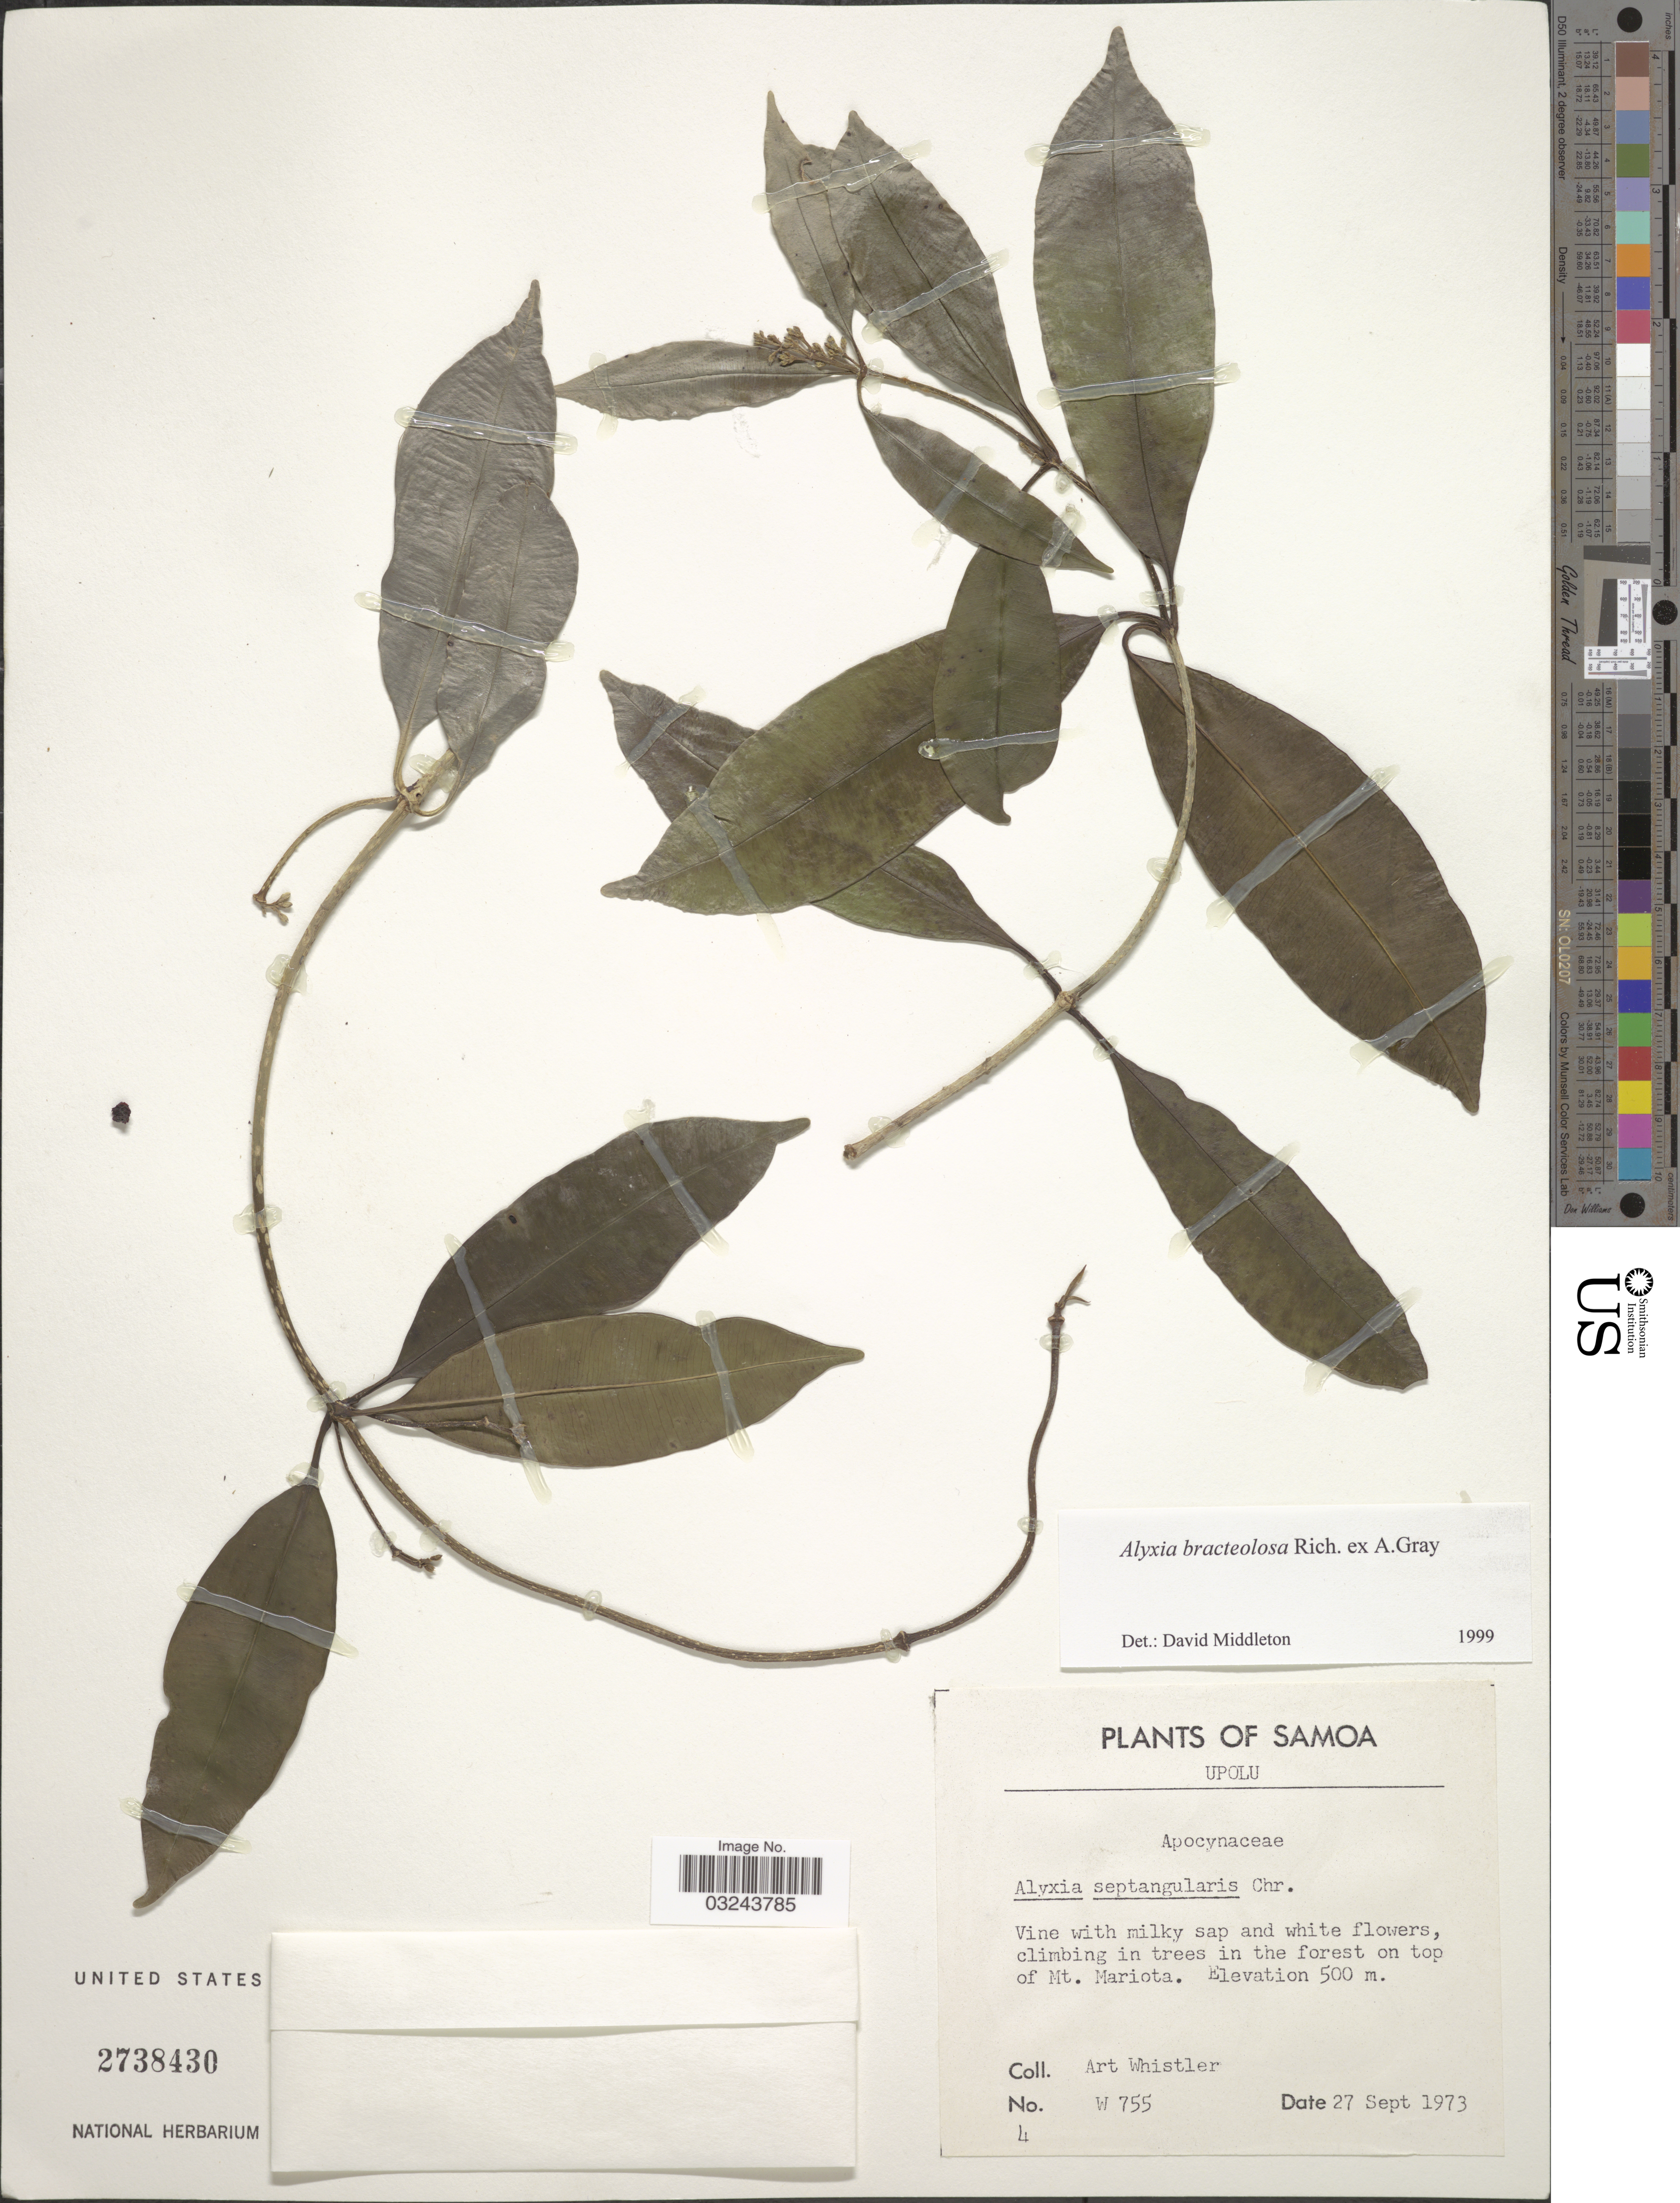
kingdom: Plantae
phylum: Tracheophyta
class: Magnoliopsida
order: Gentianales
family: Apocynaceae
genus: Alyxia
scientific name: Alyxia bracteolosa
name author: W.P. Rich ex A. Gray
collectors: A. Whistler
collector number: W755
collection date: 1973-09-27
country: Samoa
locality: Samoa. Upolu. Climbing in trees in the forest on top of Mt. Mariota.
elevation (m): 500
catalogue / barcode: US 2738430